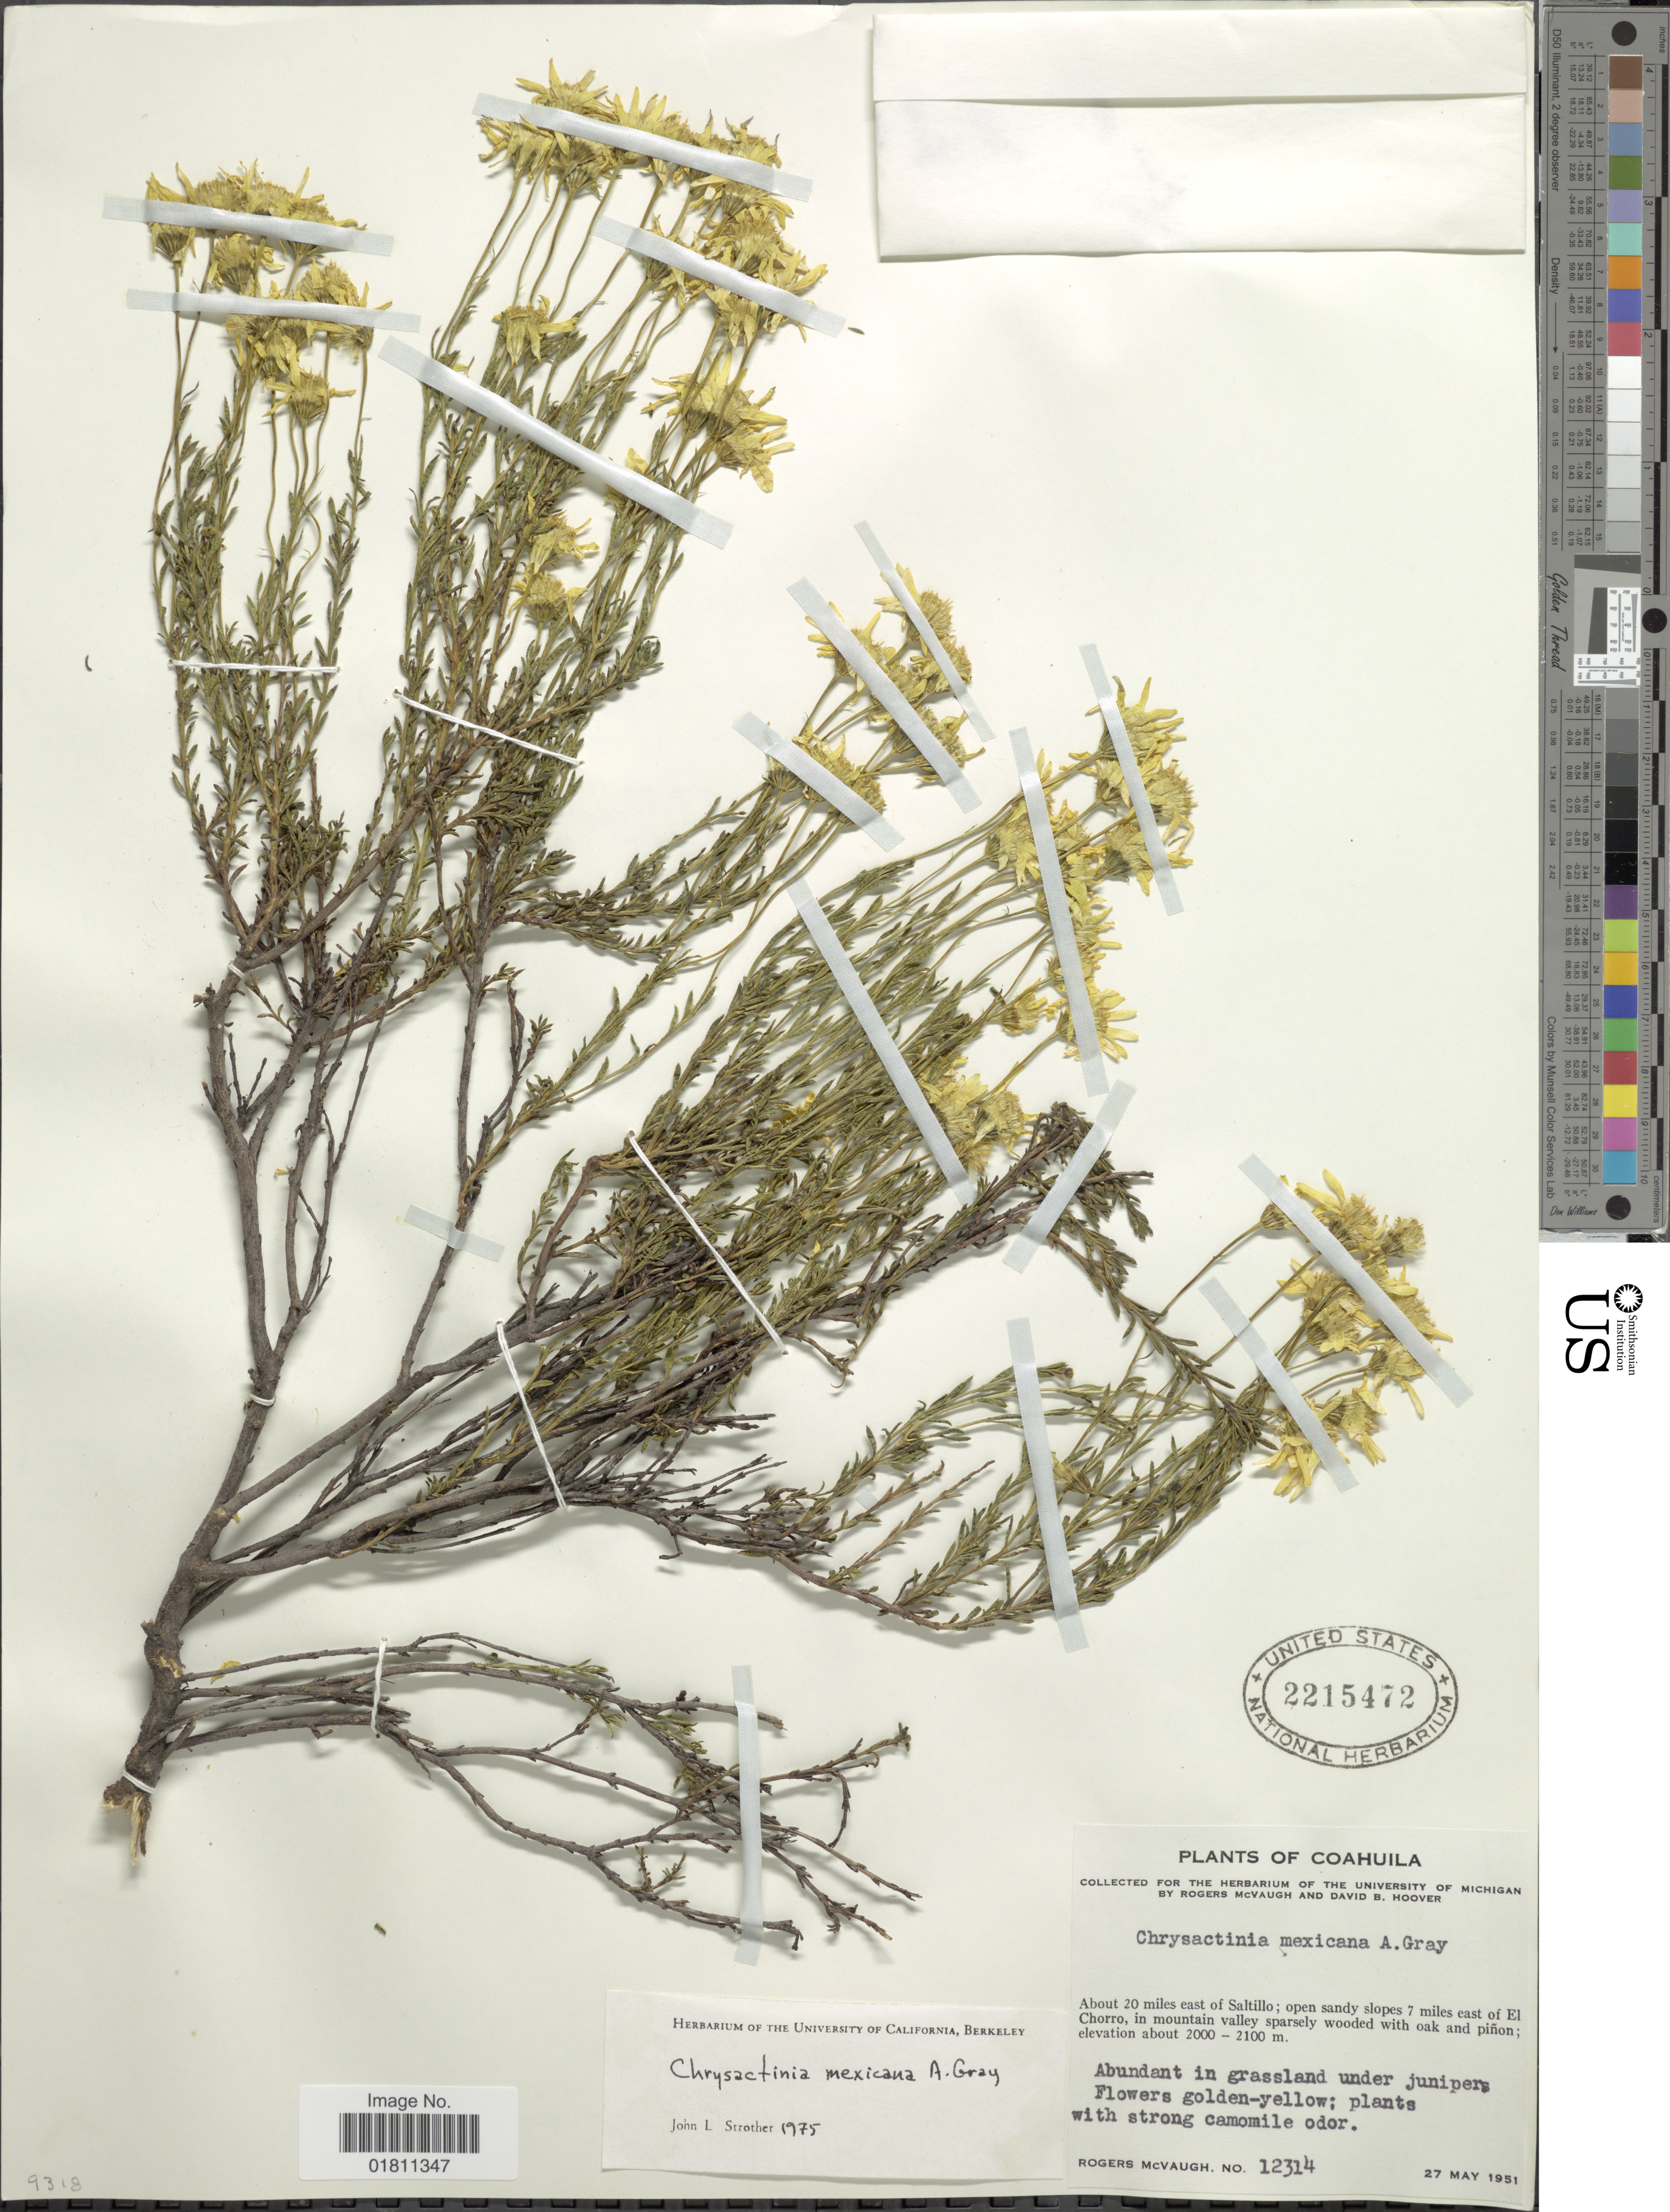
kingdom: Plantae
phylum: Tracheophyta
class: Magnoliopsida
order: Asterales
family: Asteraceae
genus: Chrysactinia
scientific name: Chrysactinia mexicana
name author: A. Gray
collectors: R. McVaugh & D. B. Hoover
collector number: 12314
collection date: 1951-05-27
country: Mexico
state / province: Coahuila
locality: About 20 miles east of Saltillo; open sandy slopes 7 miles east of El Chorro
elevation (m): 2000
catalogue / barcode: US 2215472